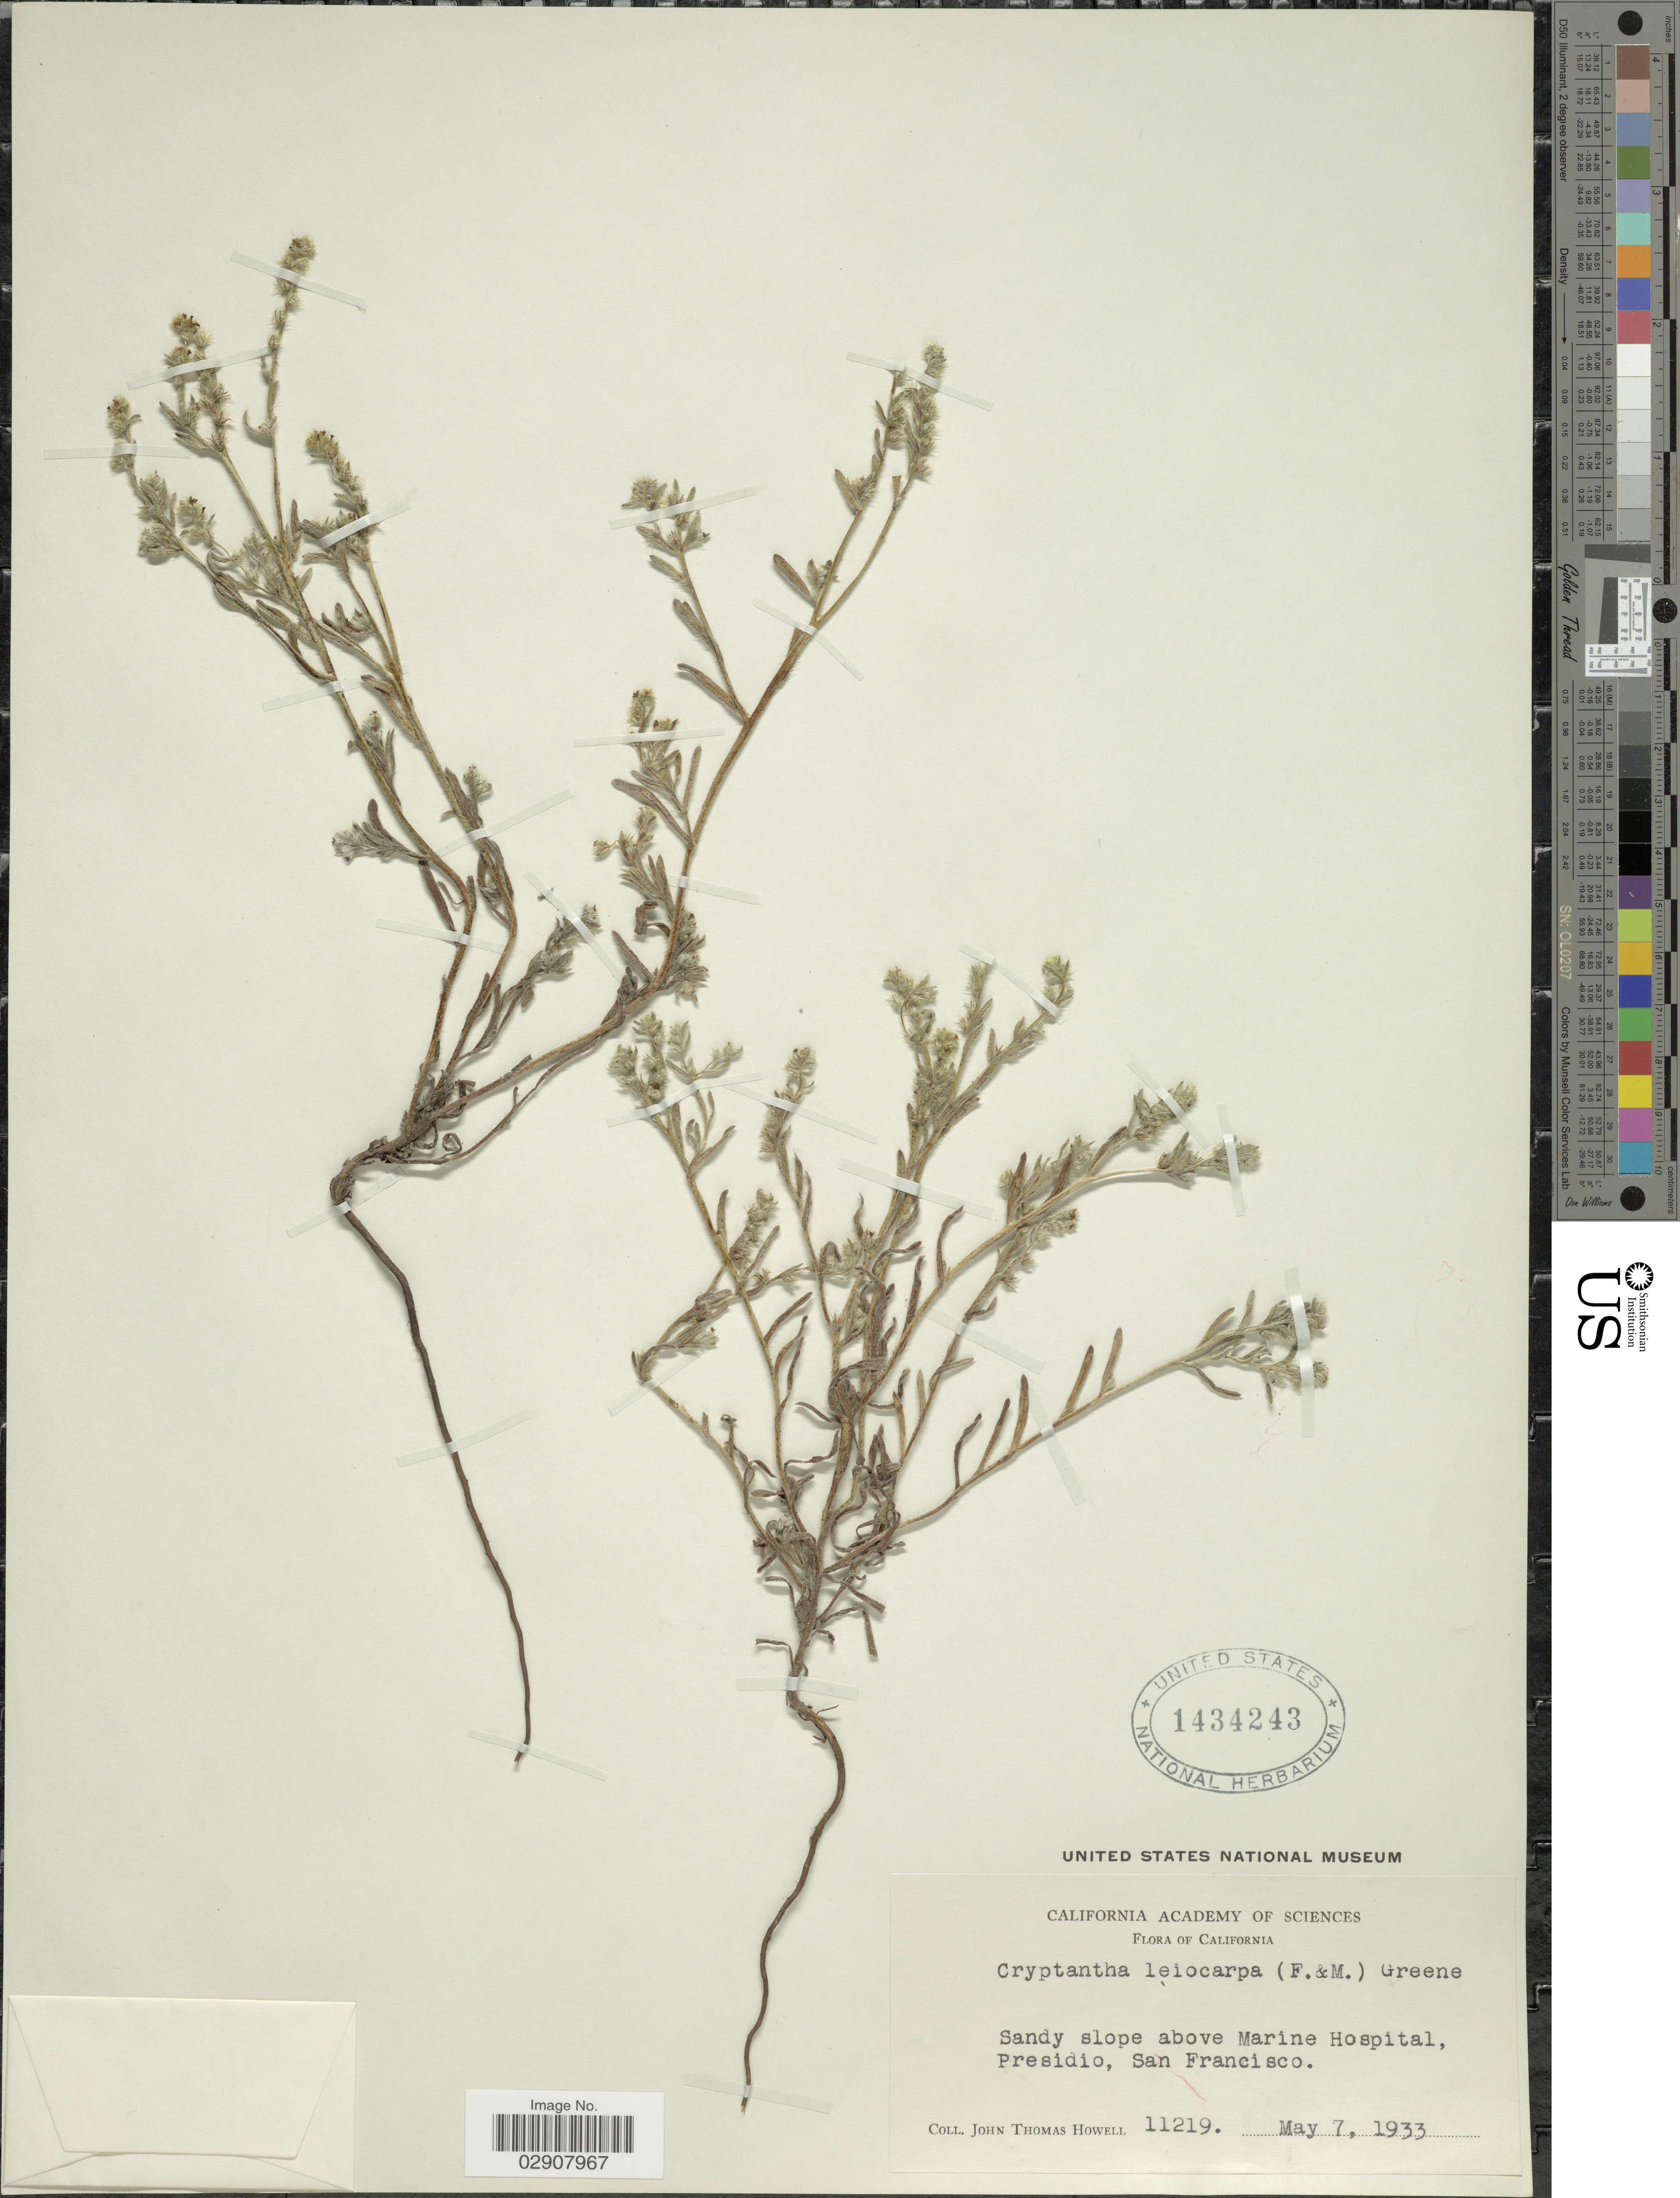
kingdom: Plantae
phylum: Tracheophyta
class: Magnoliopsida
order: Boraginales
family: Boraginaceae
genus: Cryptantha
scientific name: Cryptantha leiocarpa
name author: (Fisch. & C.A. Mey.) Greene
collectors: J. T. Howell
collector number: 11219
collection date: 1933-05-07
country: United States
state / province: California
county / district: San Francisco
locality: Sandy slope above Marine Hospital, Presidio, San Francisco.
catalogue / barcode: US 1434243